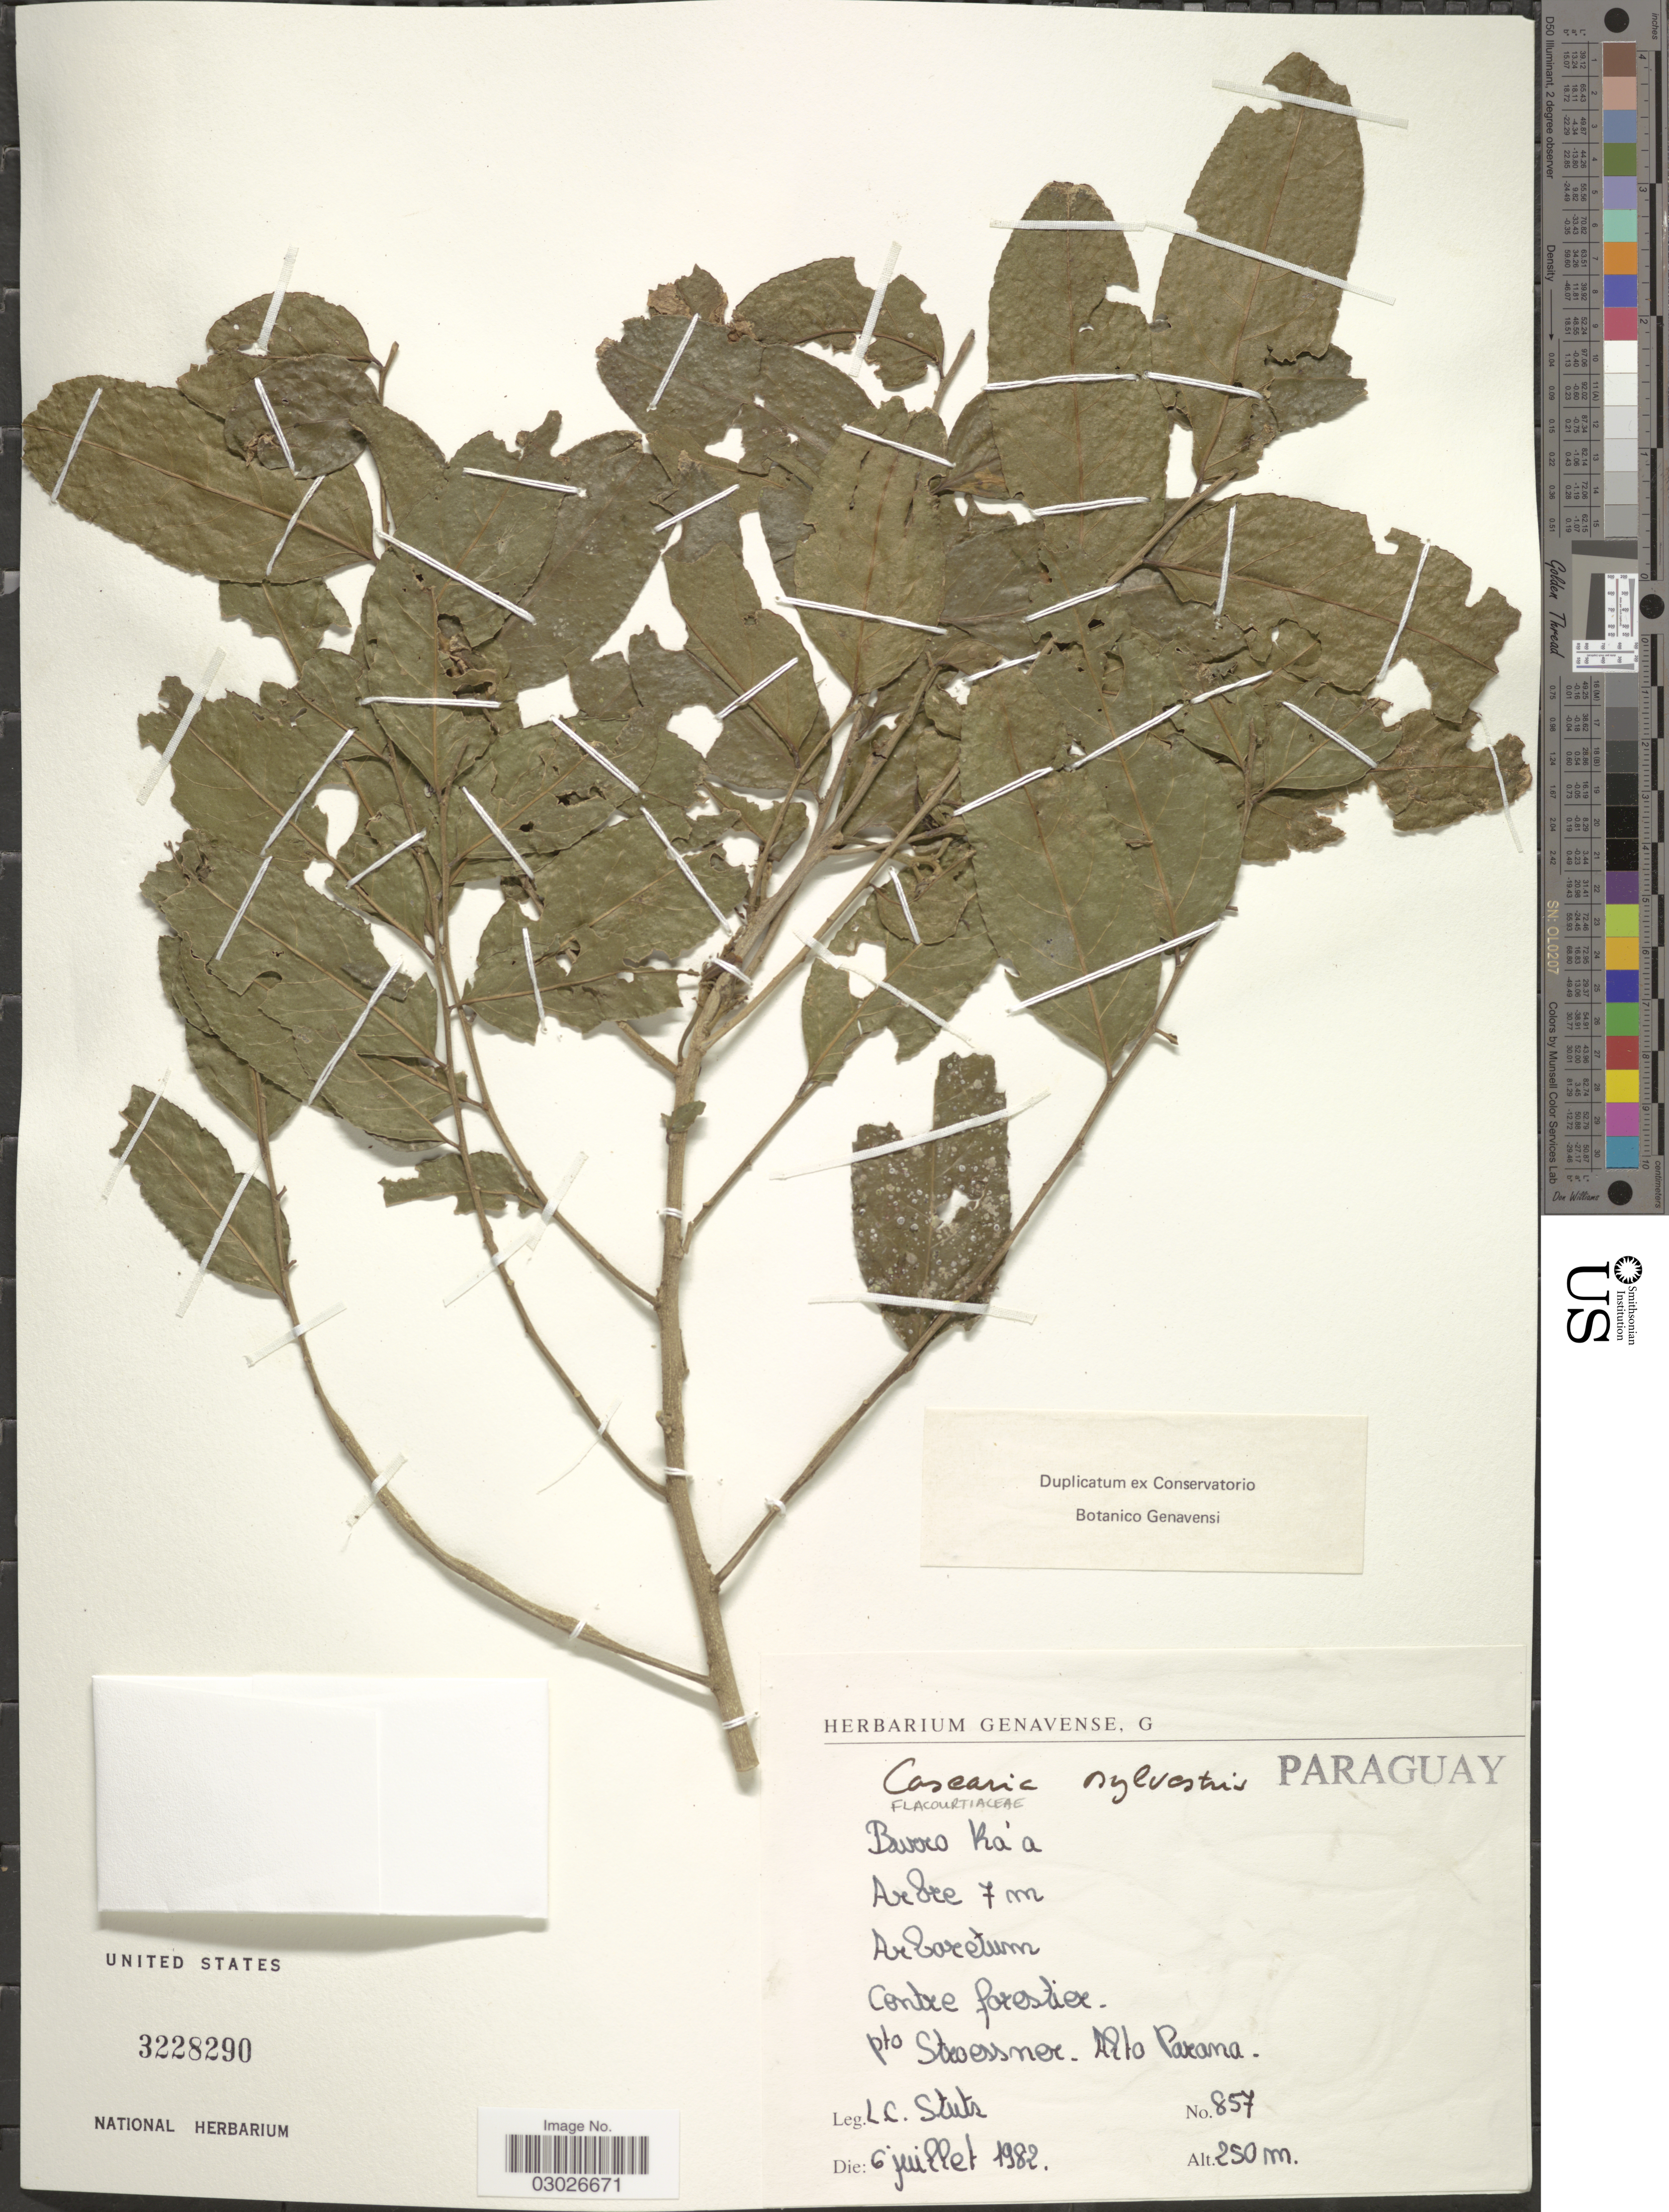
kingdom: Plantae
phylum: Tracheophyta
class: Magnoliopsida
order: Malpighiales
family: Salicaceae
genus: Casearia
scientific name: Casearia sylvestris var. sylvestris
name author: Sw.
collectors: L. C. Stutz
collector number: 857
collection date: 1982-07-06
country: Paraguay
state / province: Alto Parana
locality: Arboretum. Centre forestier. Pto. Stroessner. Alto Parana.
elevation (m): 250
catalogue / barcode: US 3228290